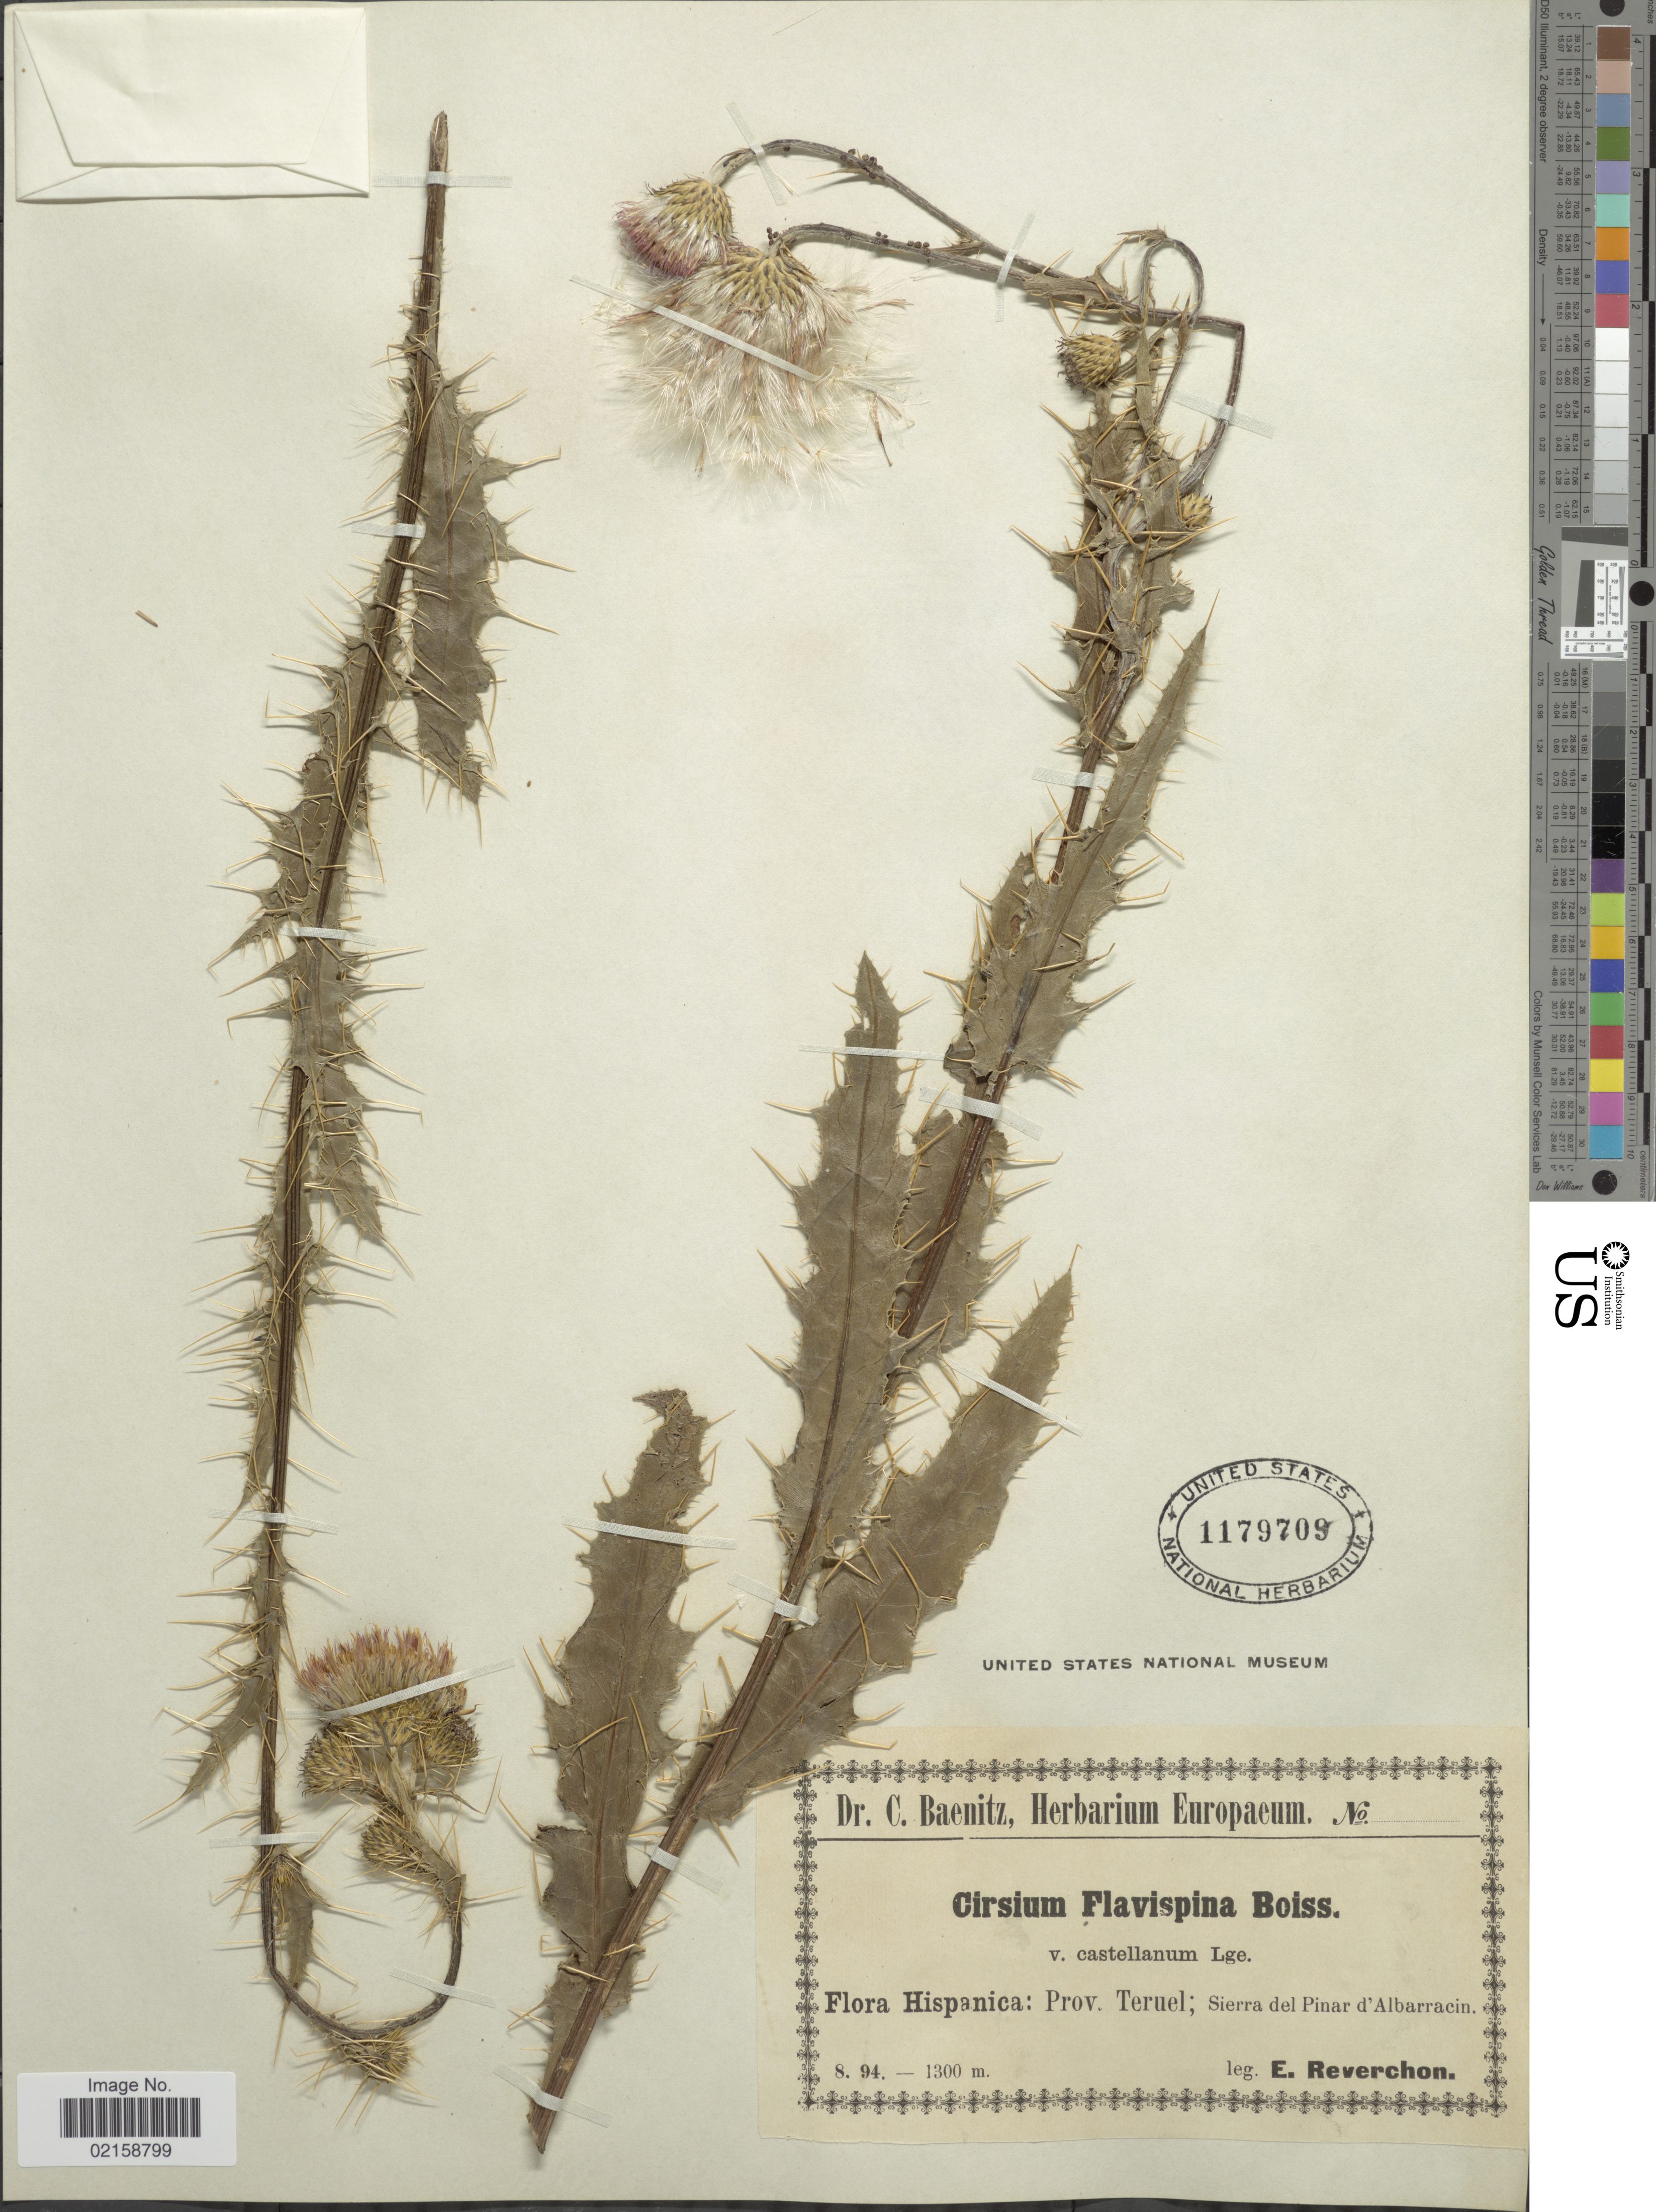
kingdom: Plantae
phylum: Tracheophyta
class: Magnoliopsida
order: Asterales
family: Asteraceae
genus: Cirsium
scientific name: Cirsium pyrenaicum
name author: (Jacq.) All.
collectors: E. Reverchon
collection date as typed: Transcribed d/m/y: /8/94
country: Spain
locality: Hispanica: Prov. Teruel; Sierra del Pinar d'Albarracin.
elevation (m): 1300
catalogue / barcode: US 1179709